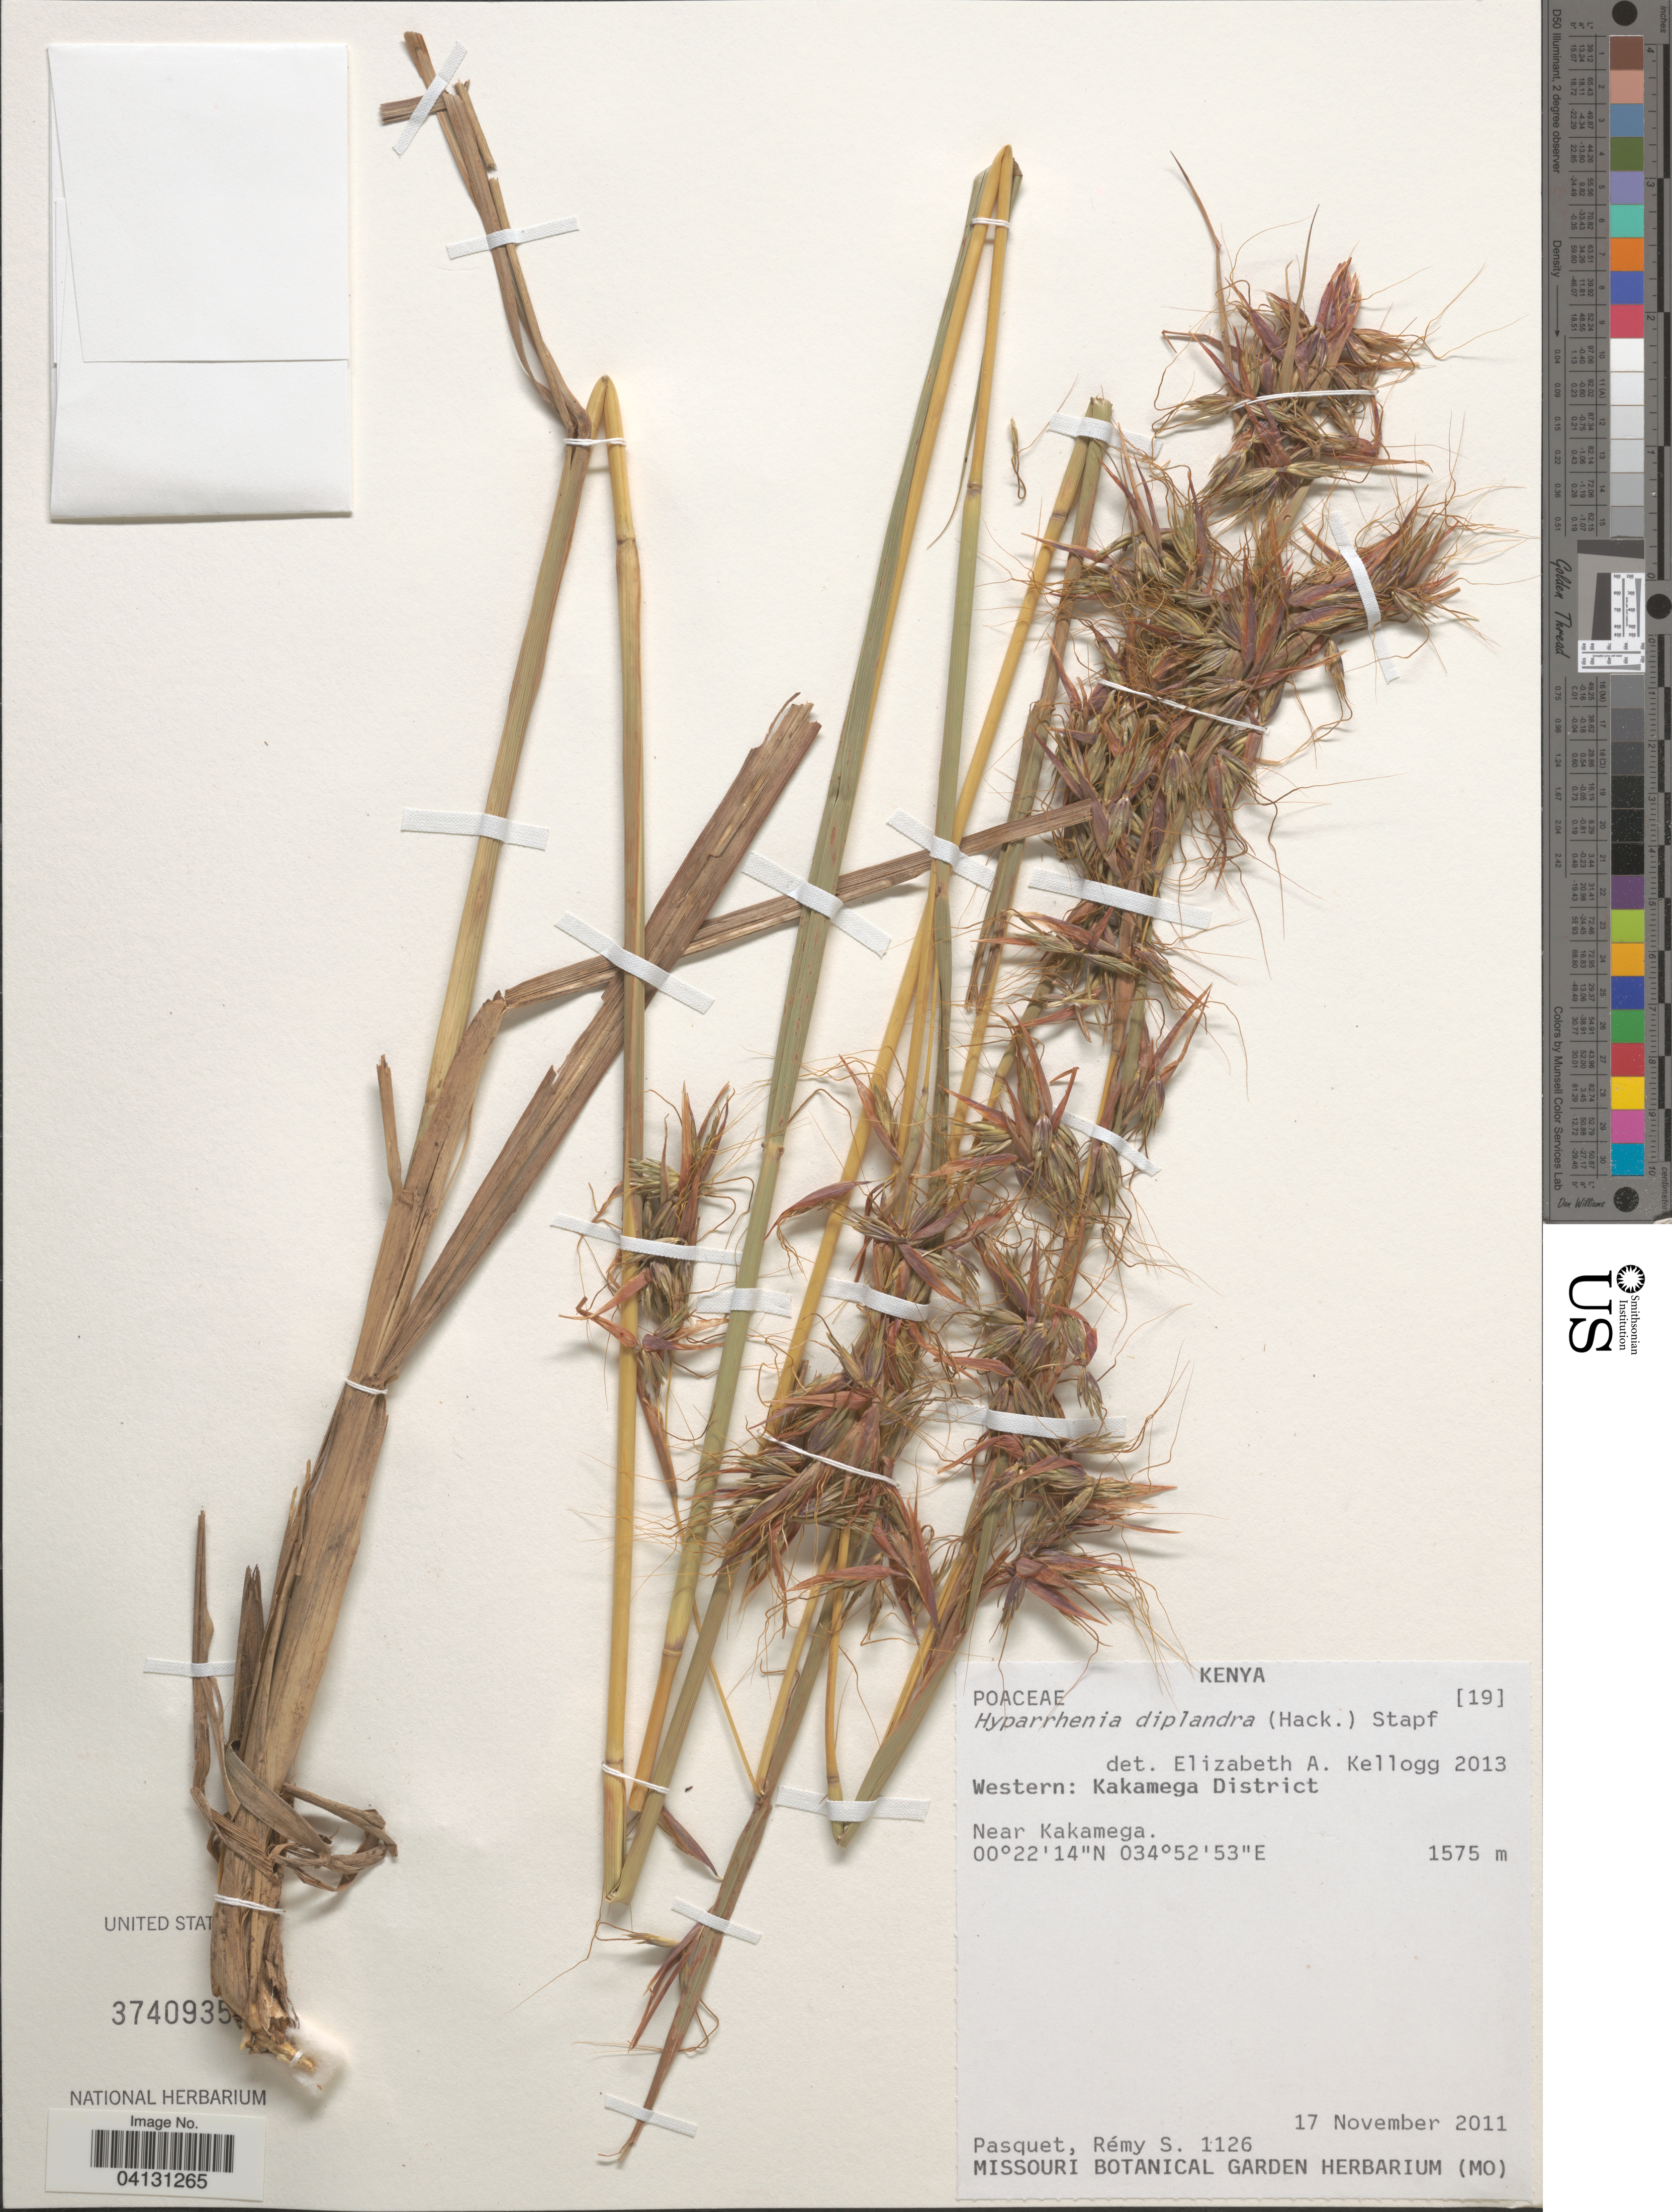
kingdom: Plantae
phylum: Tracheophyta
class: Liliopsida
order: Poales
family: Poaceae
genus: Hyparrhenia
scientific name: Hyparrhenia diplandra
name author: (Hack.) Stapf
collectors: R. Pasquet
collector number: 1126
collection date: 2011-11-17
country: Kenya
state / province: Kakamega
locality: Western: Kakamega District. Near Kakamega.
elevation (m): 1575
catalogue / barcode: US 3740935